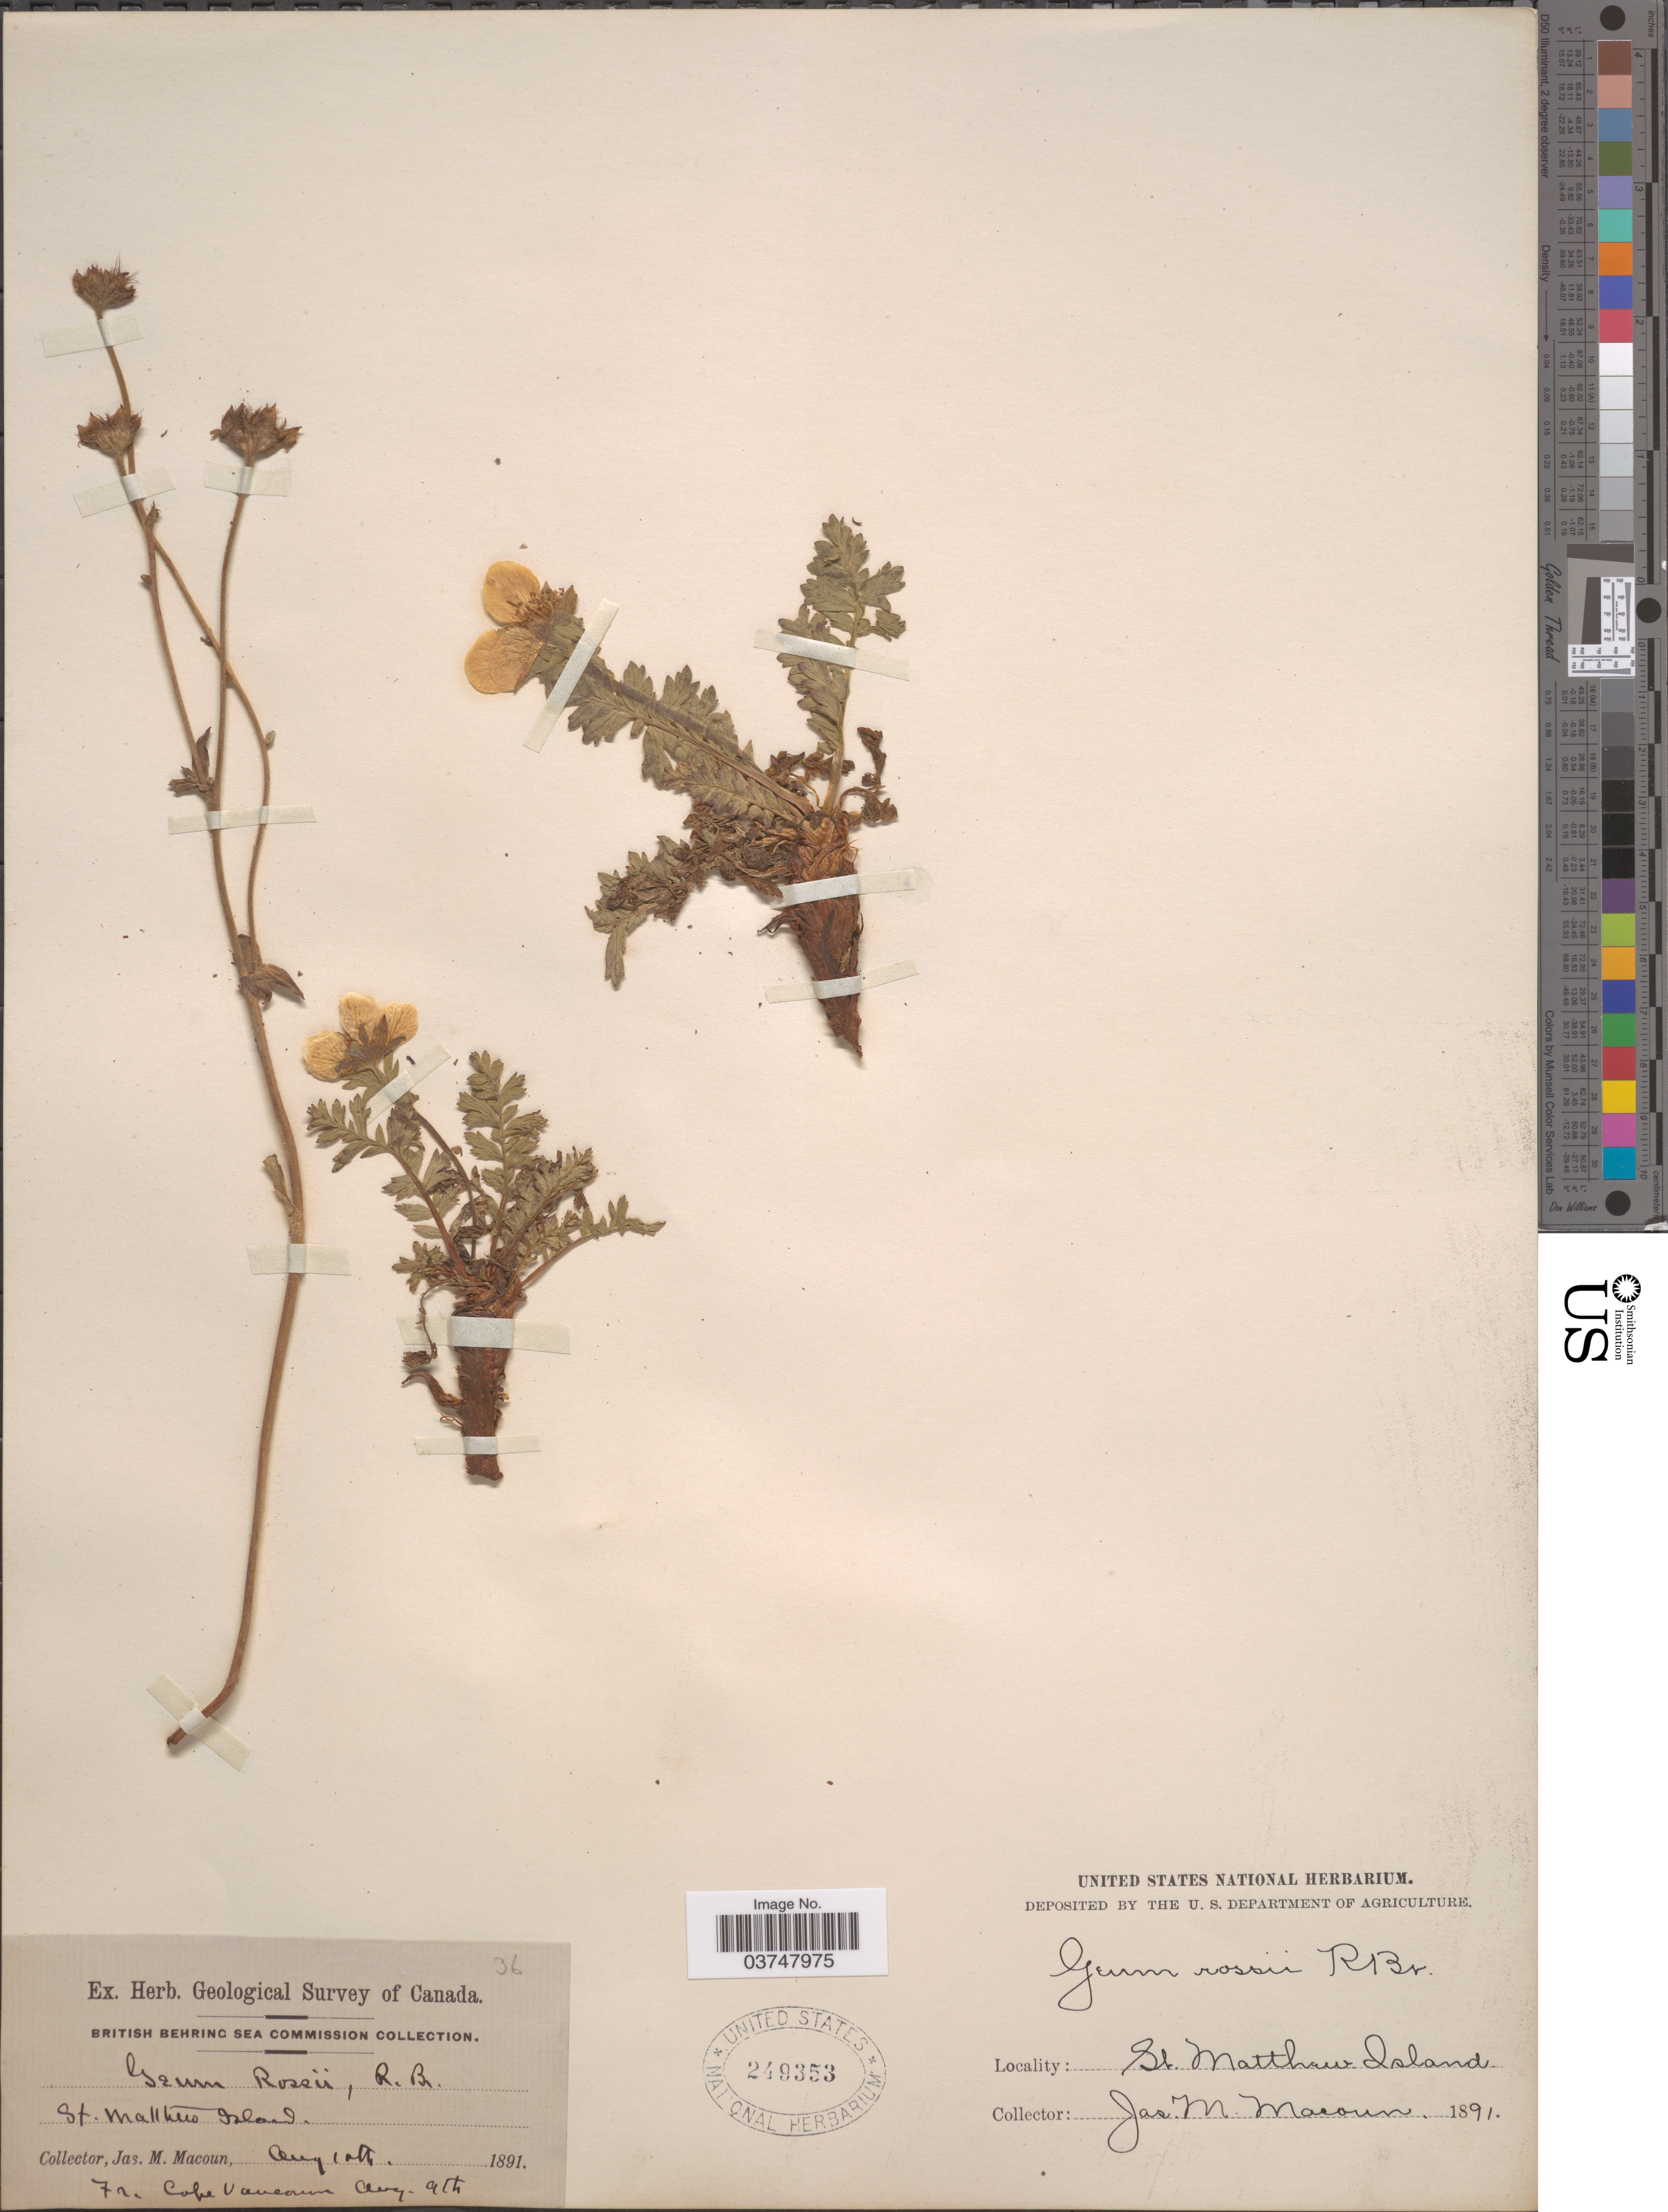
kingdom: Plantae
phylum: Tracheophyta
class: Magnoliopsida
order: Rosales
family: Rosaceae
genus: Geum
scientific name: Geum rossii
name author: (R. Br.) Ser.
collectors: J. M. Macoun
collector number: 36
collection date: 1891-08-01/1891-08-09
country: United States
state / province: Alaska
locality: British Behring Sea Commission. St. Matthew Island. Fr. Cape Vancouver.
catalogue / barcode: US 249353